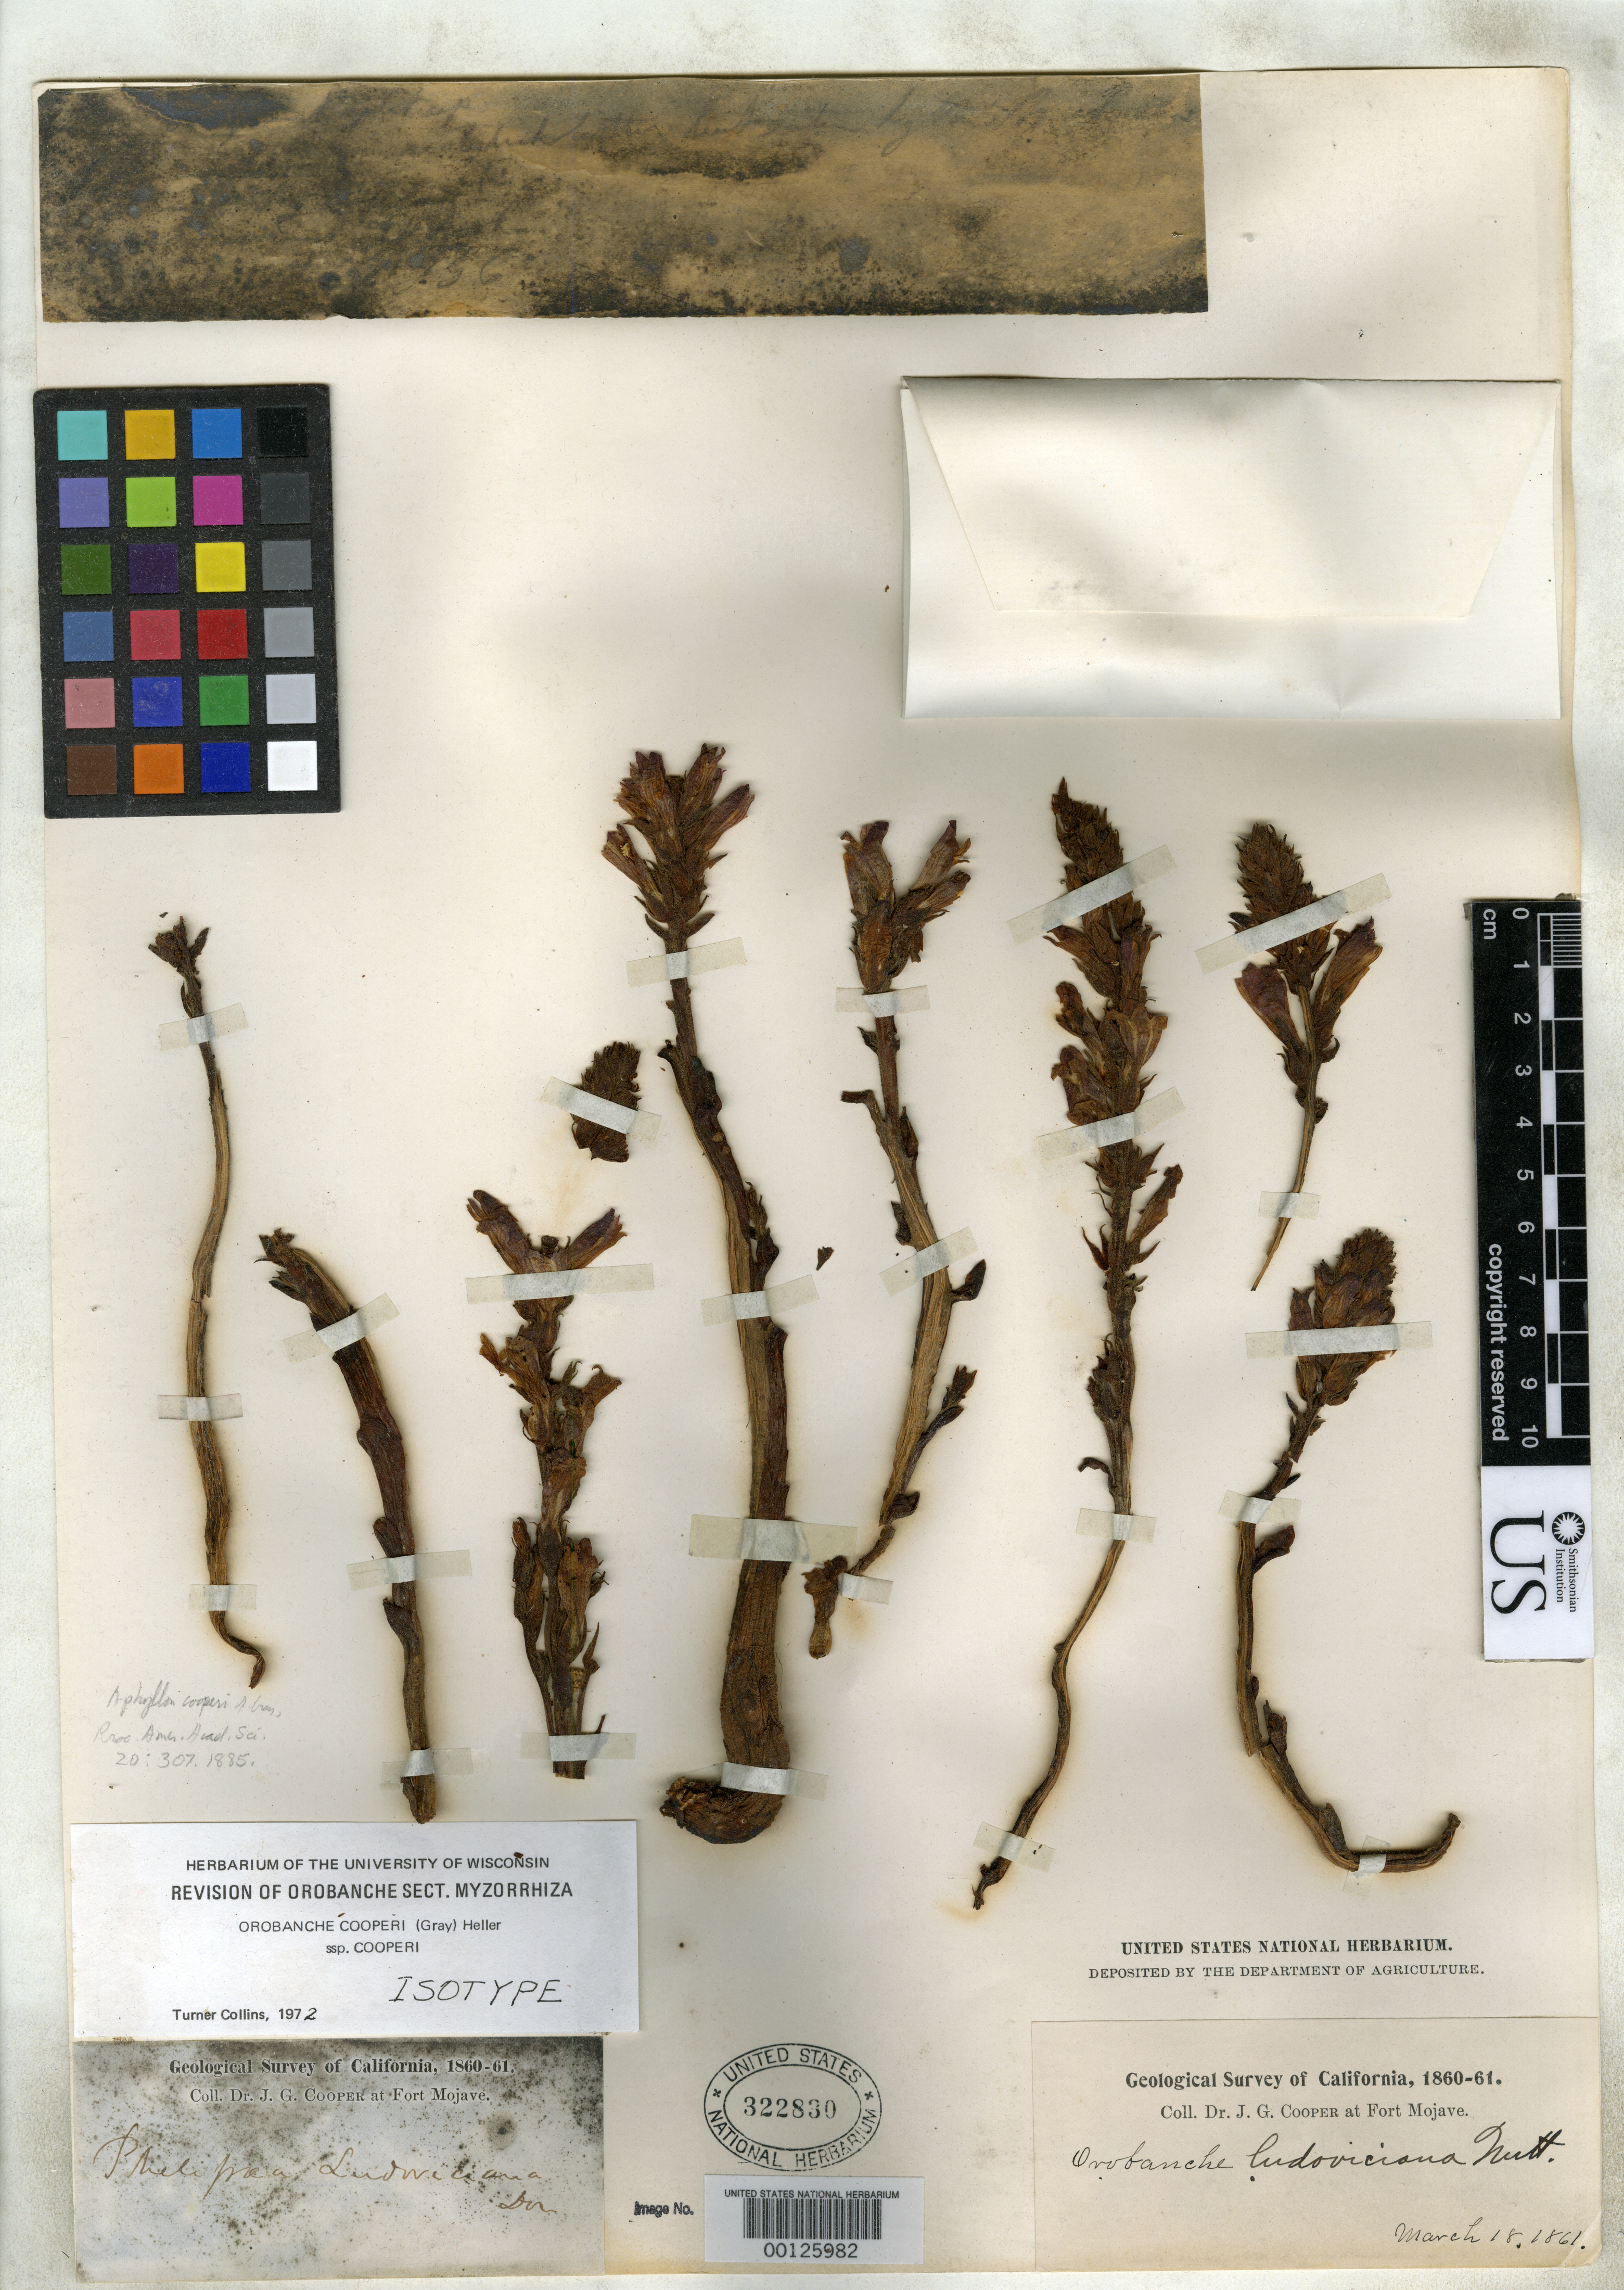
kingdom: Plantae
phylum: Tracheophyta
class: Magnoliopsida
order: Lamiales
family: Orobanchaceae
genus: Aphyllon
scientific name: Aphyllon cooperi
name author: A. Gray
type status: Isotype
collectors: J. G. Cooper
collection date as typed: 18 Mar 1861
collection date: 1861-03-18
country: United States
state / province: California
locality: Fort Mohave.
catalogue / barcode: US 322830